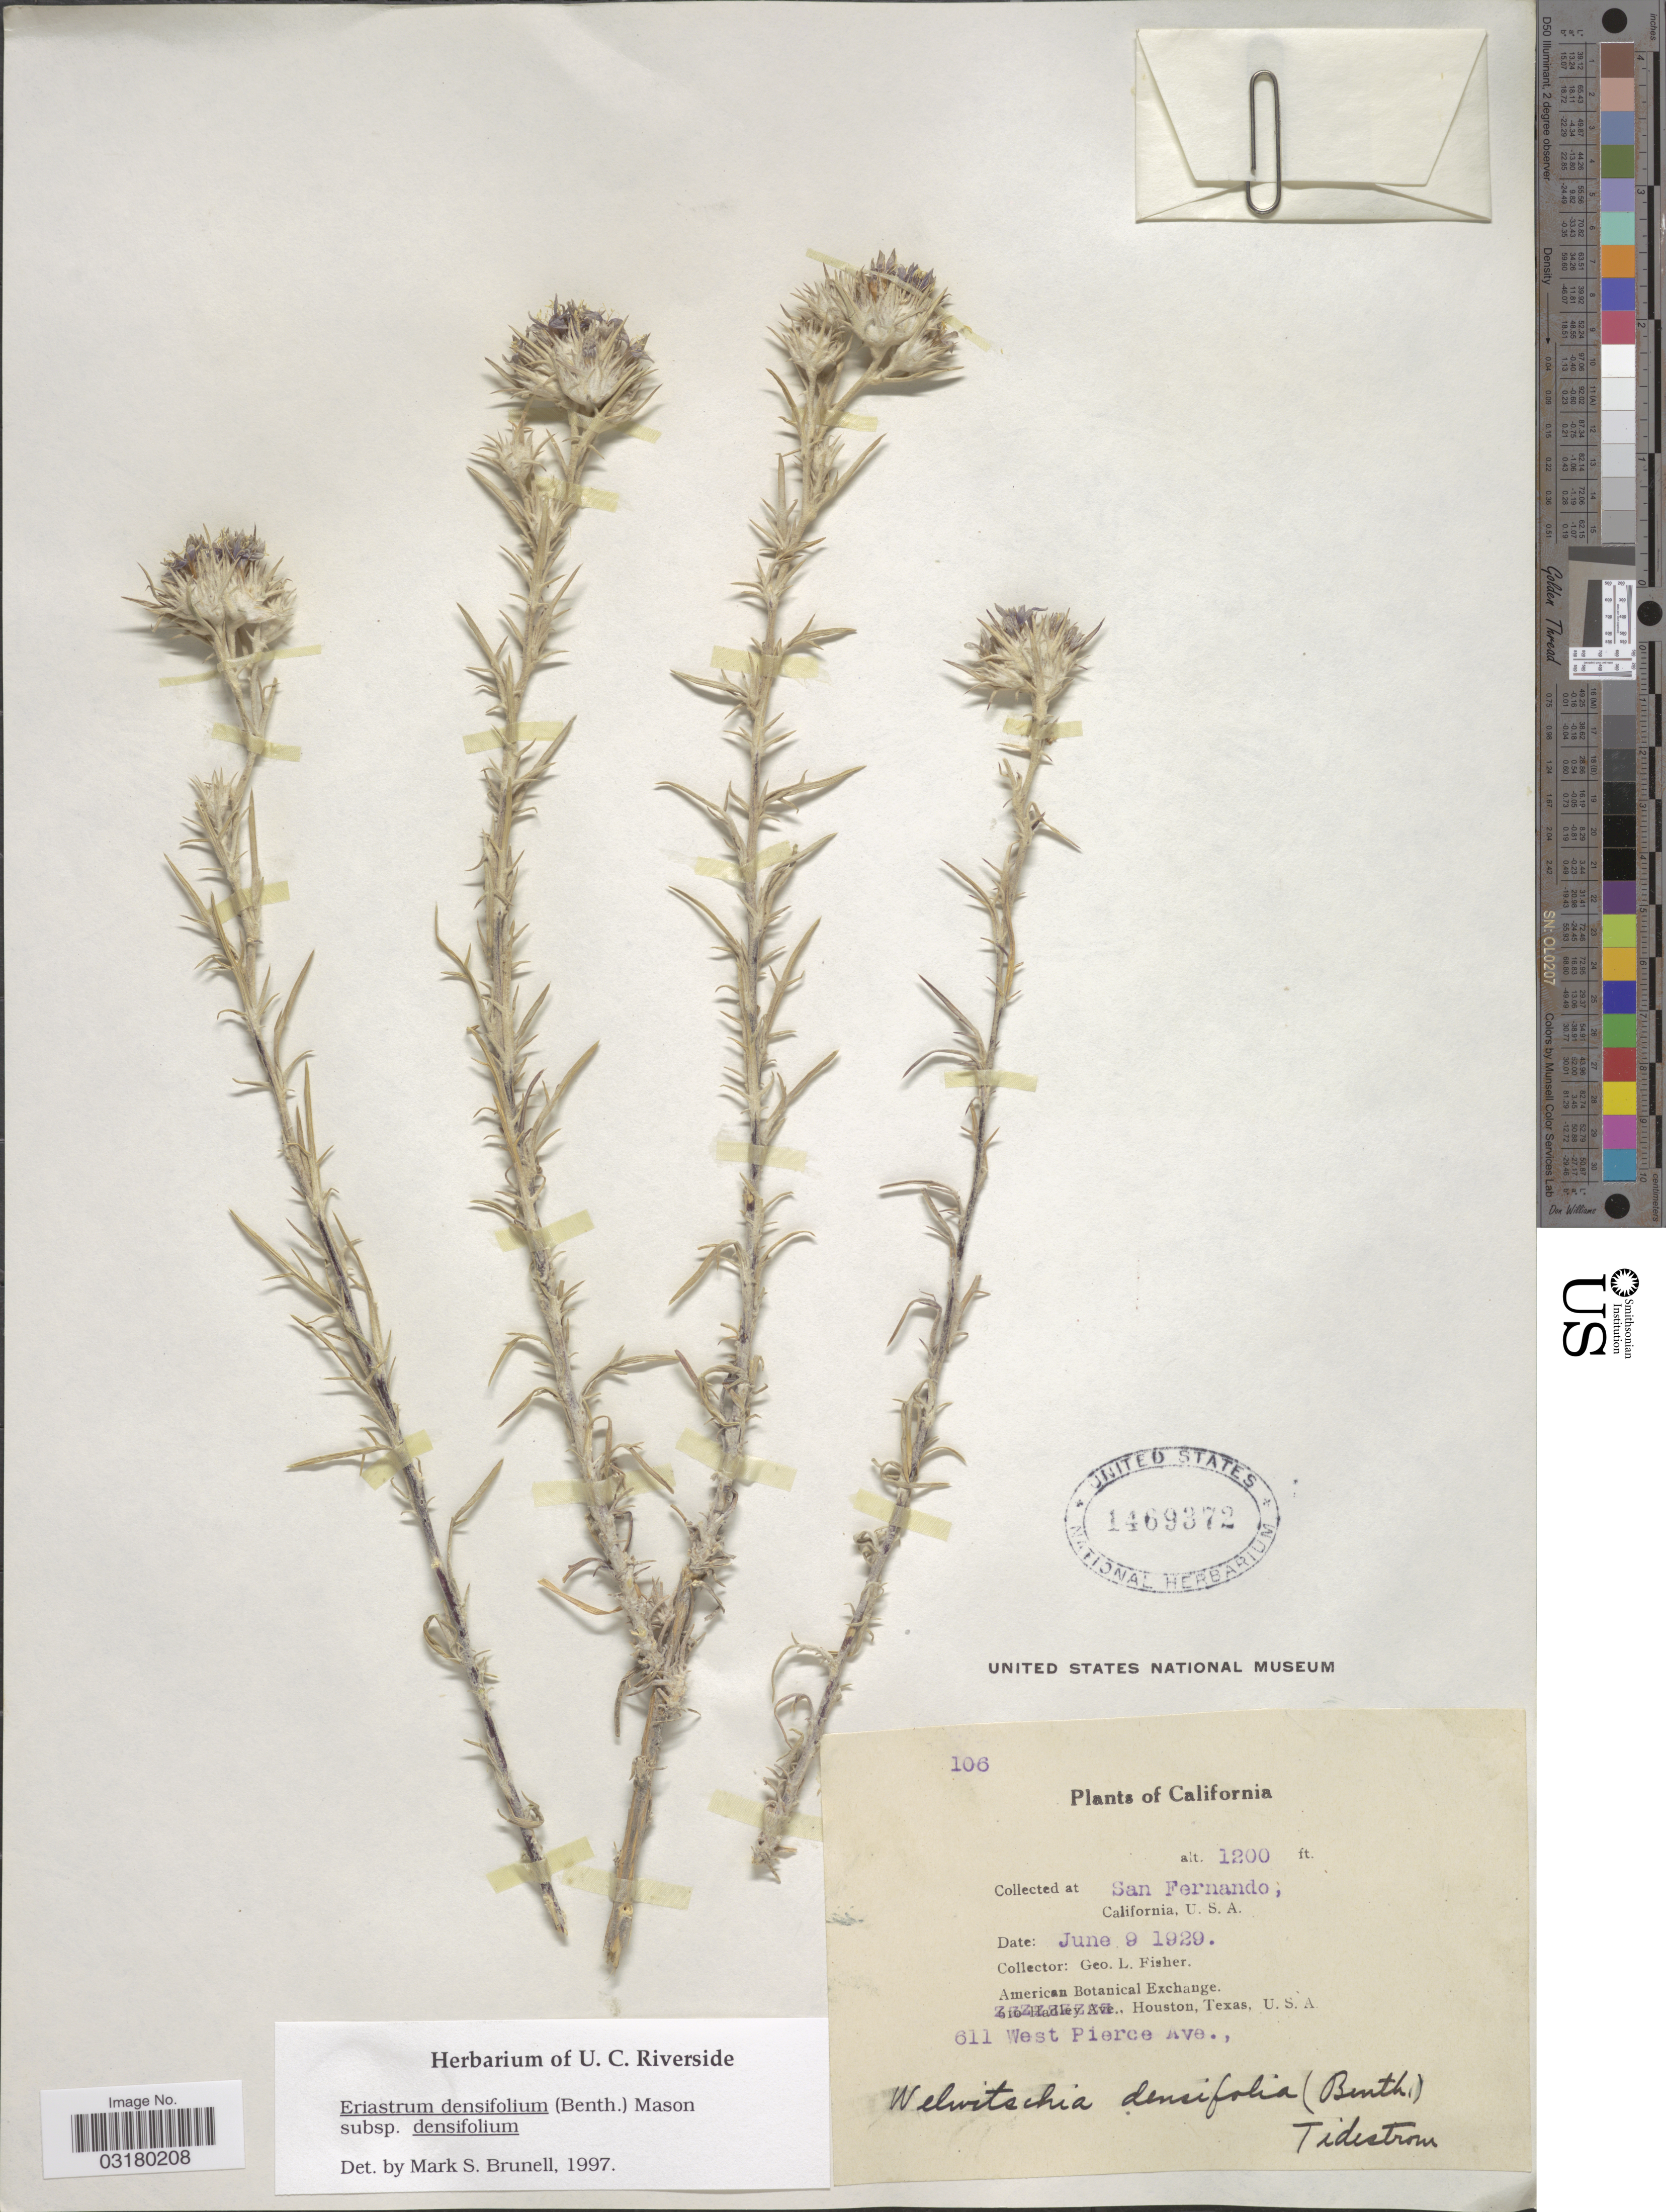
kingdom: Plantae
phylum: Tracheophyta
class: Magnoliopsida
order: Ericales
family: Polemoniaceae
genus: Eriastrum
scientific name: Eriastrum densifolium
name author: (Benth.) H. Mason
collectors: G. L. Fisher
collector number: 106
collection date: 1929-06-09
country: United States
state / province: California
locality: San Fernando.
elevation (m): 366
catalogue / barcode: US 1469372